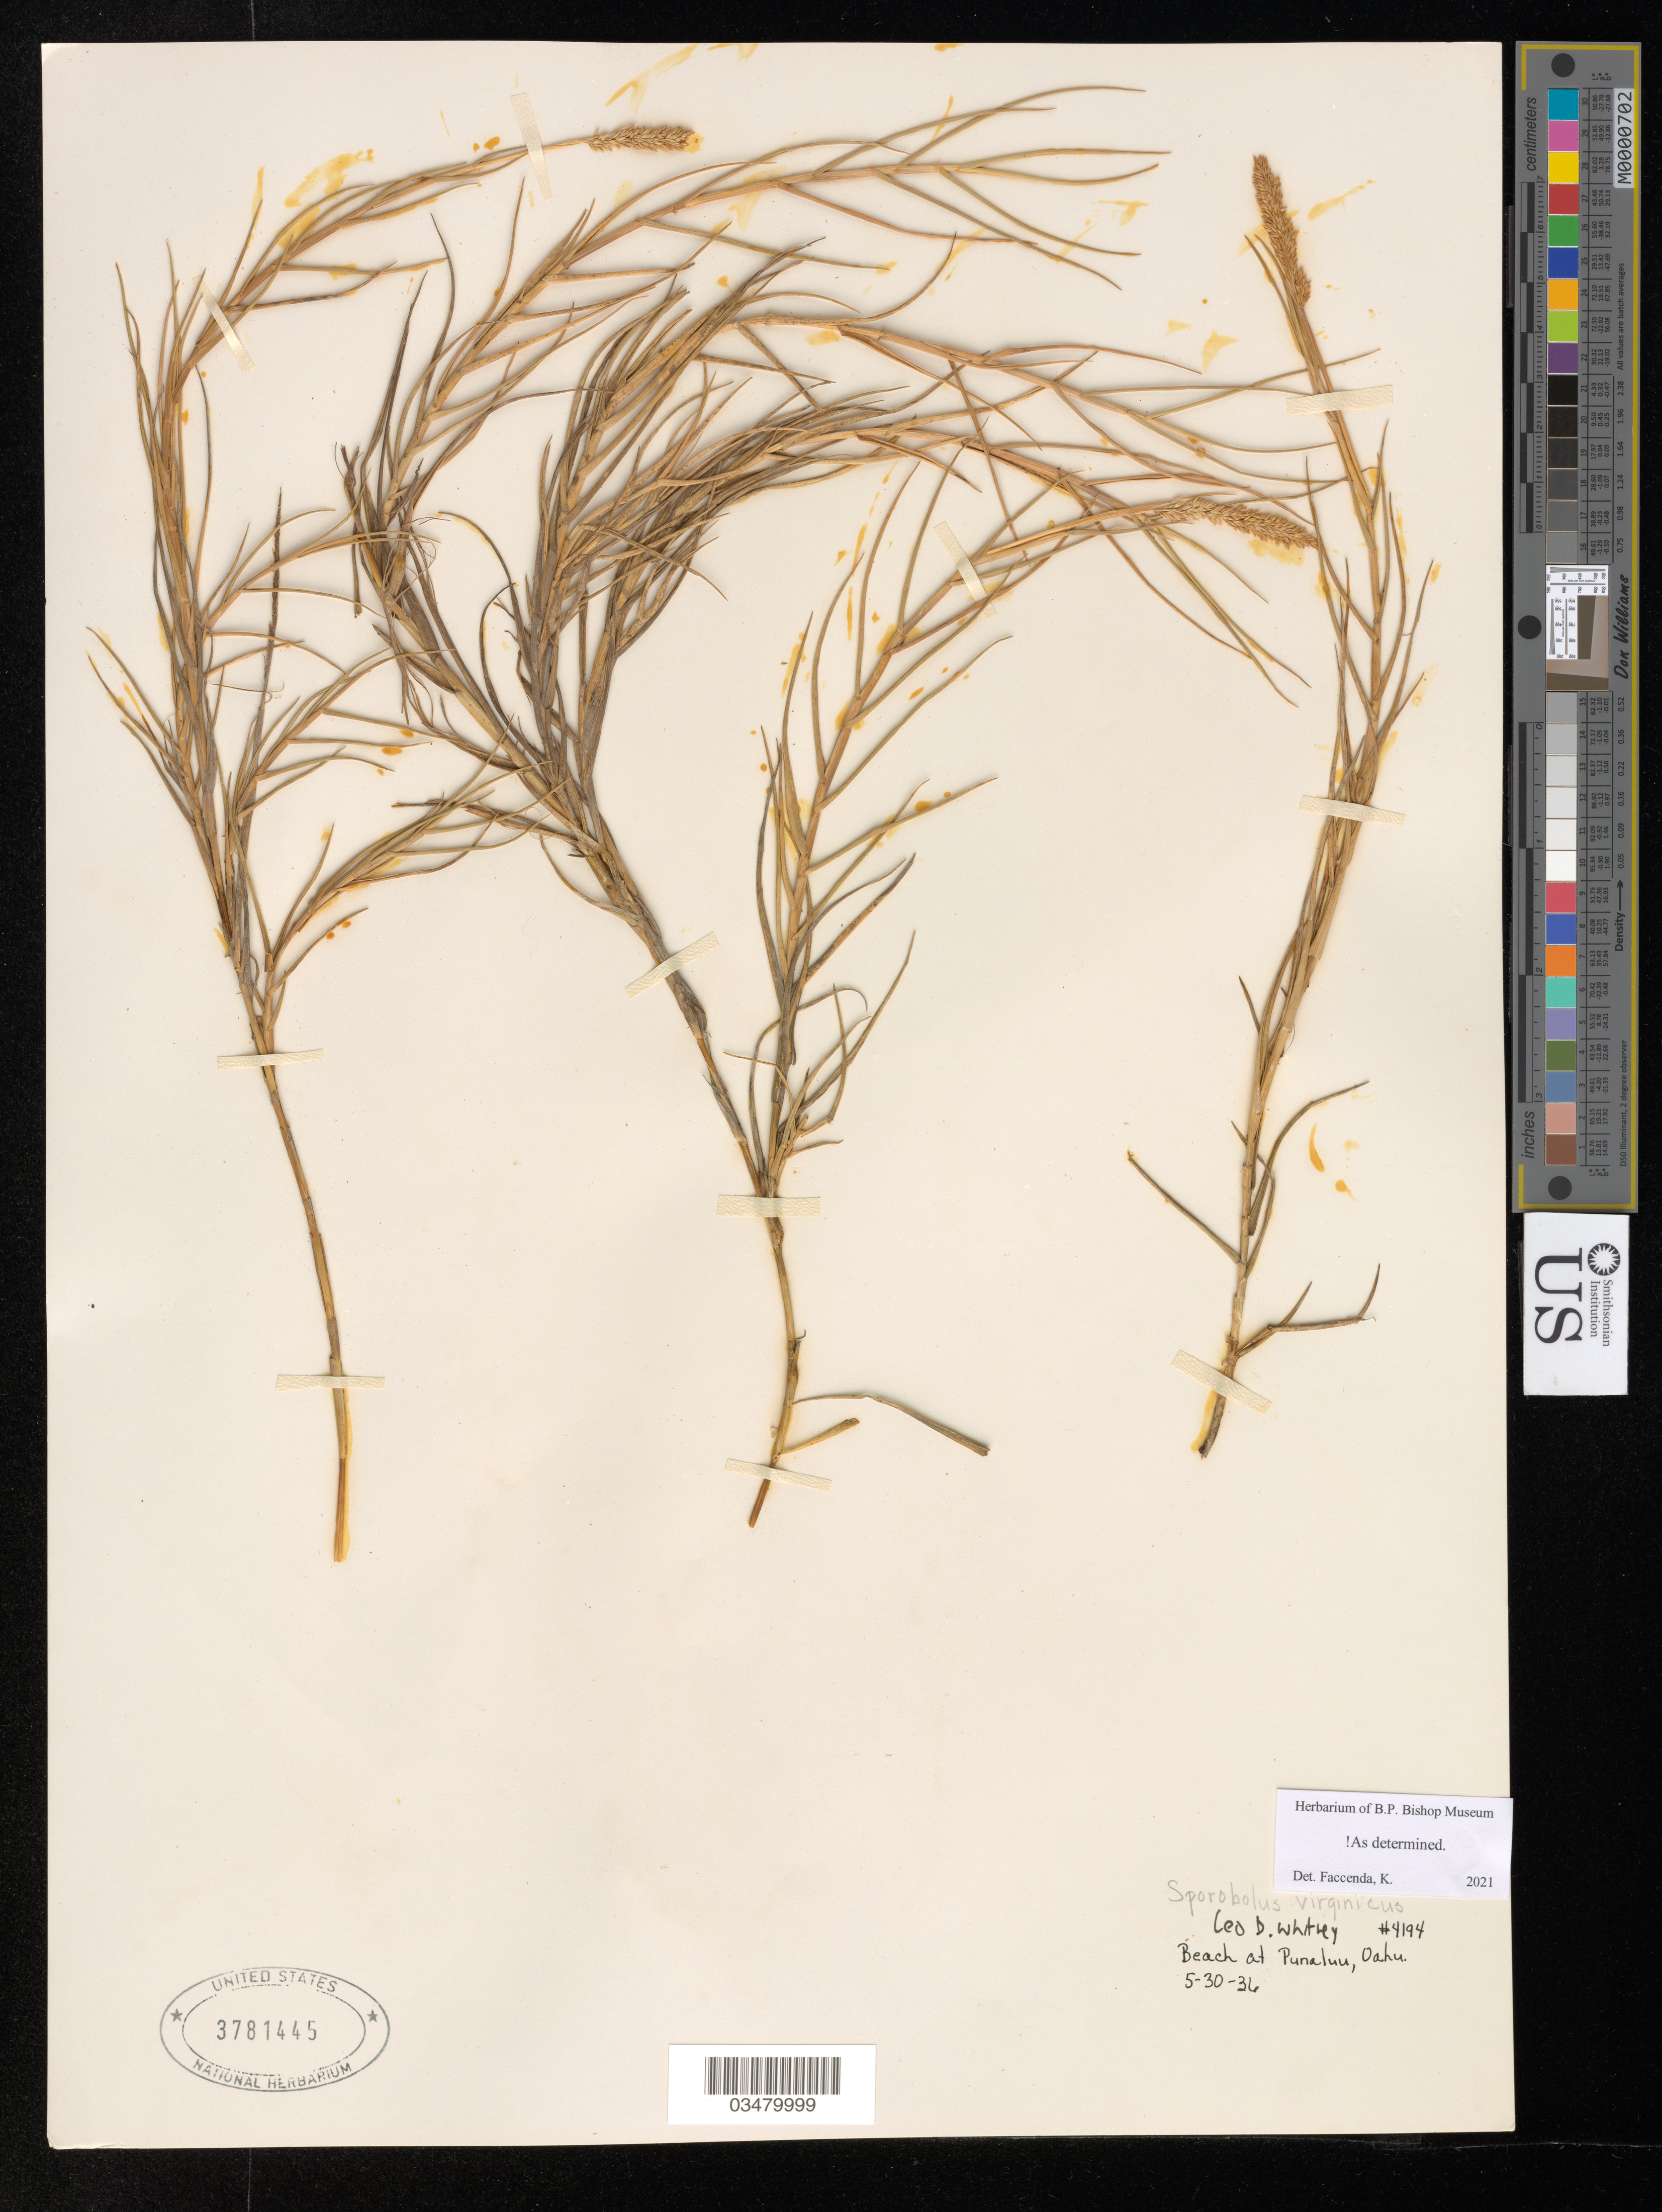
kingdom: Plantae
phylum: Tracheophyta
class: Liliopsida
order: Poales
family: Poaceae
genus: Sporobolus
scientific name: Sporobolus virginicus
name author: (L.) Kunth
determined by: Faccenda, K.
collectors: L. Whitney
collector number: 4194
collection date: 1936-05-30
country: United States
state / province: Hawaii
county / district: Honolulu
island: Oahu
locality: Beach at Punaluu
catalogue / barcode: US 3781445